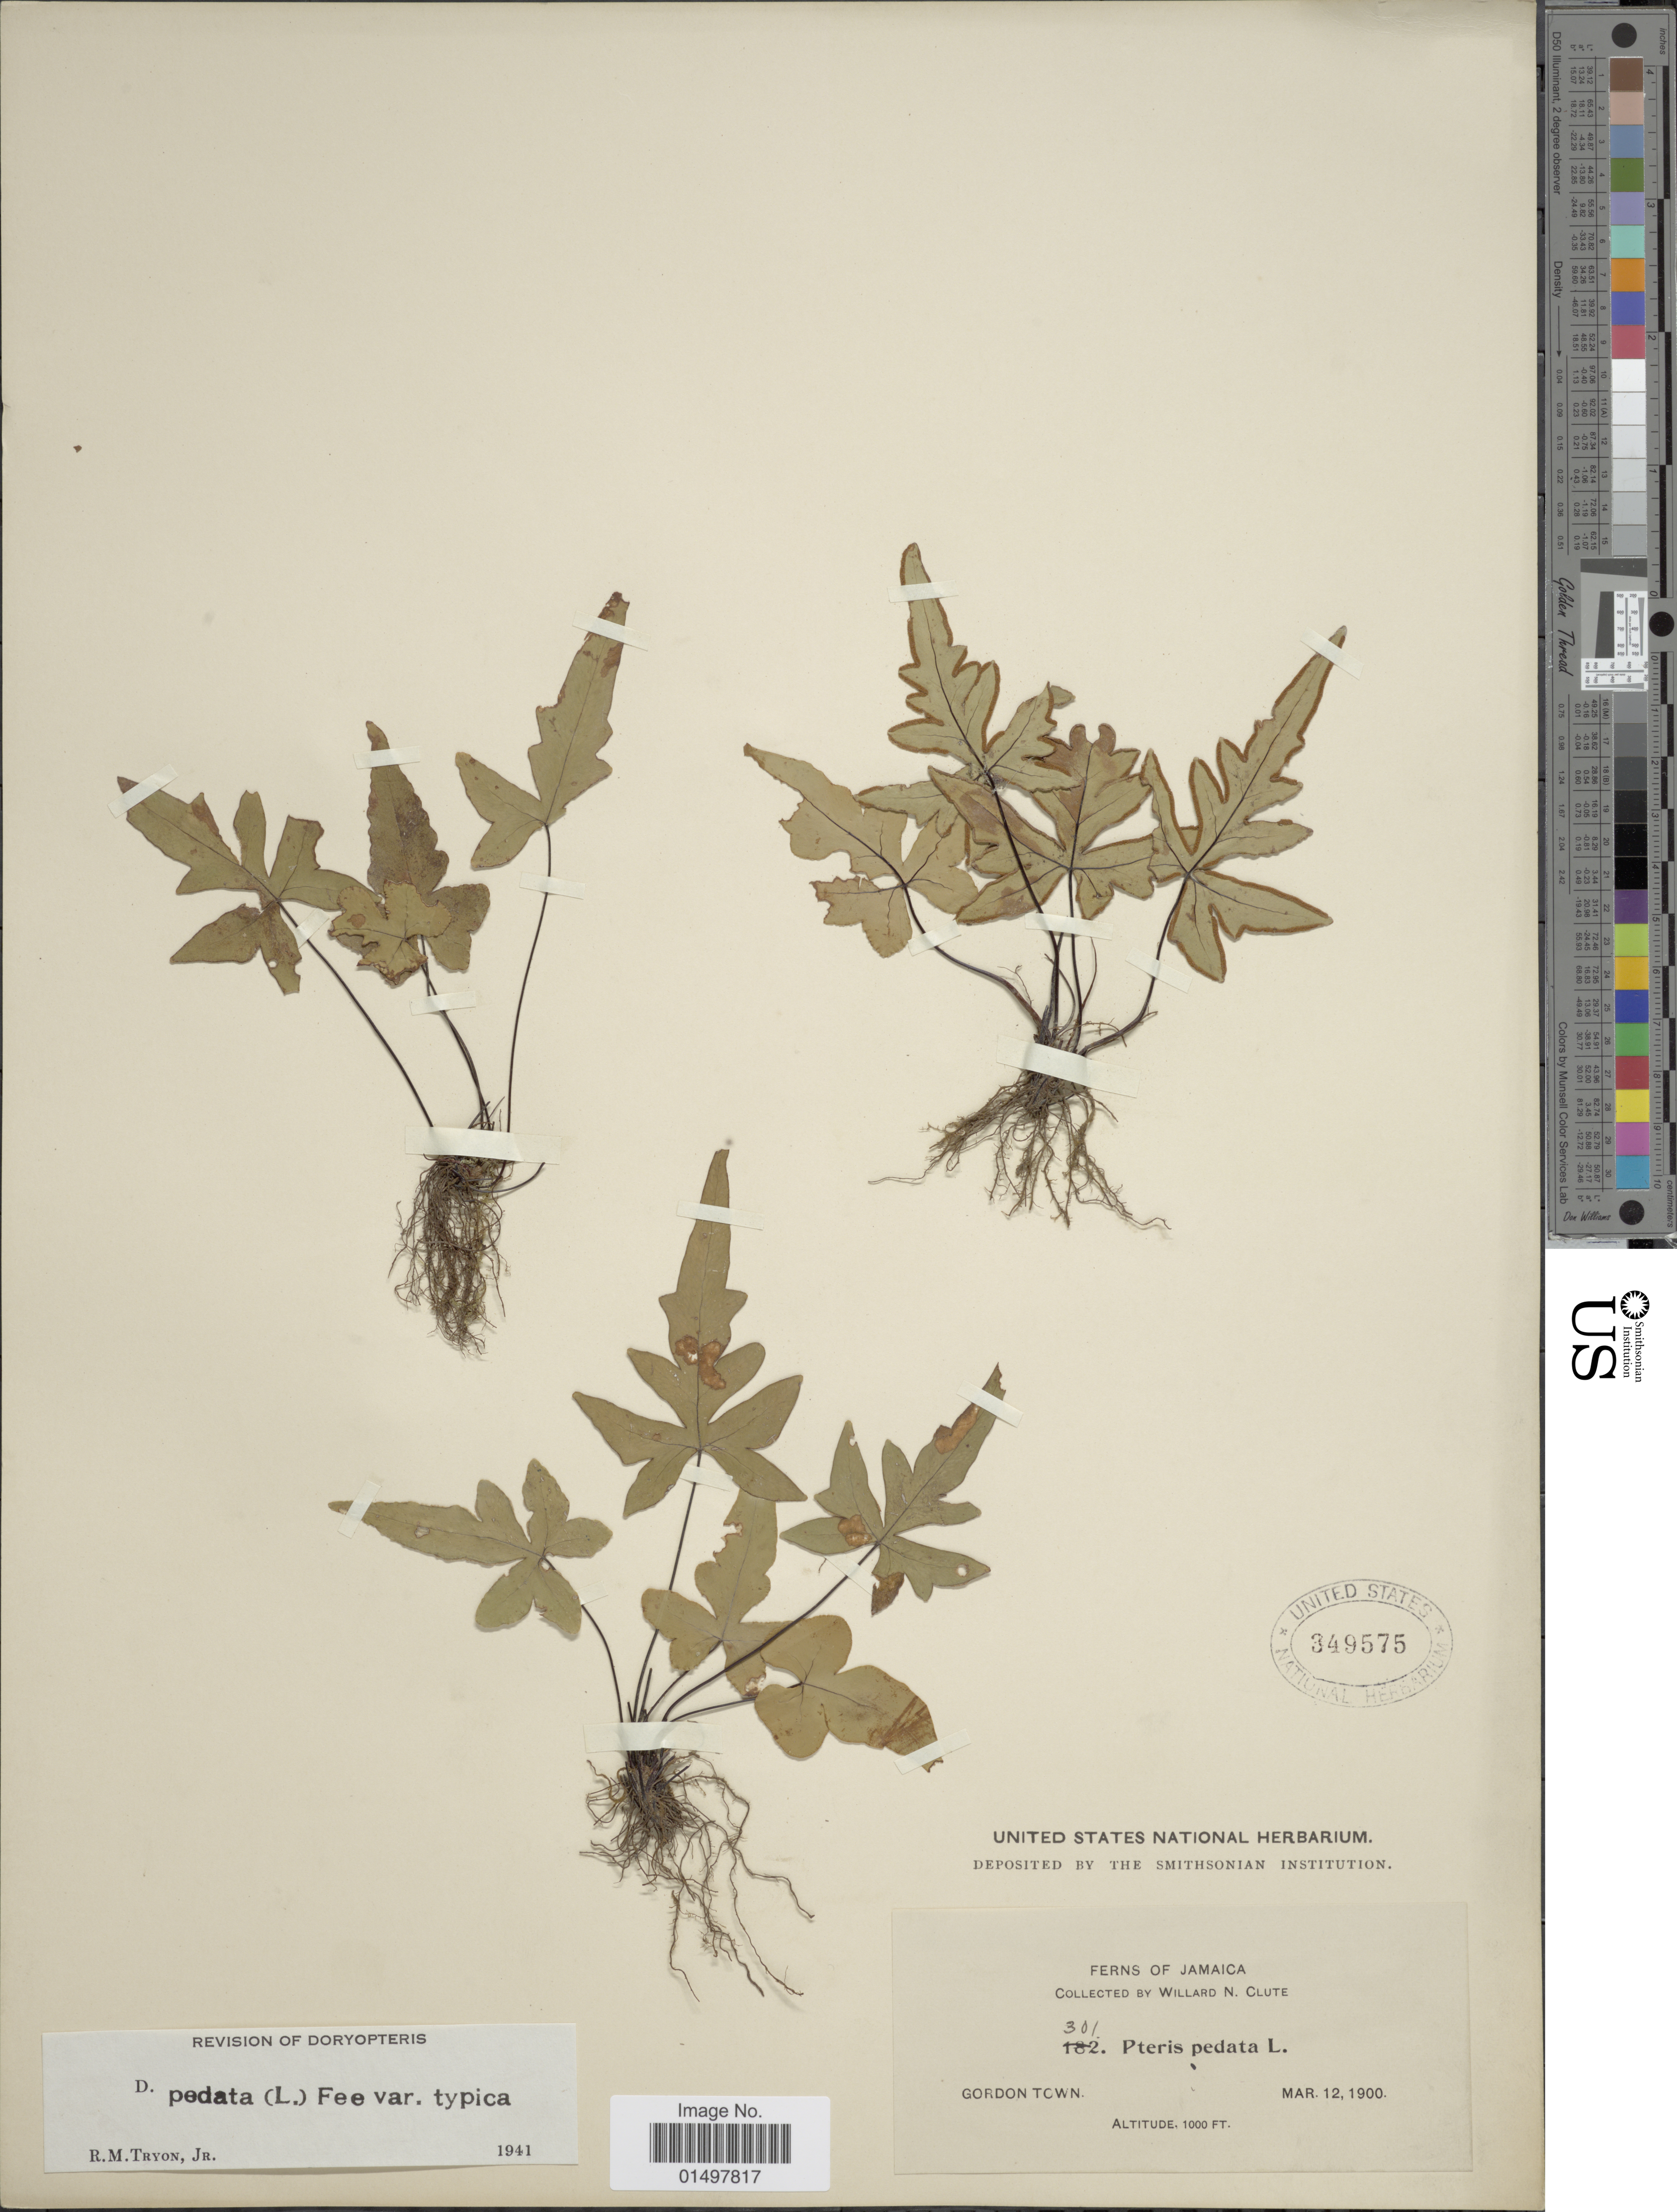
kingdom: Plantae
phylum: Tracheophyta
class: Polypodiopsida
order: Polypodiales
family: Pteridaceae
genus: Doryopteris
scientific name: Doryopteris pedata var. typica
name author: (L.) Fée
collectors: W. N. Clute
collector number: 301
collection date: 1900-03-12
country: Jamaica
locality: Gordon Town.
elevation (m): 305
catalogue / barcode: US 349575